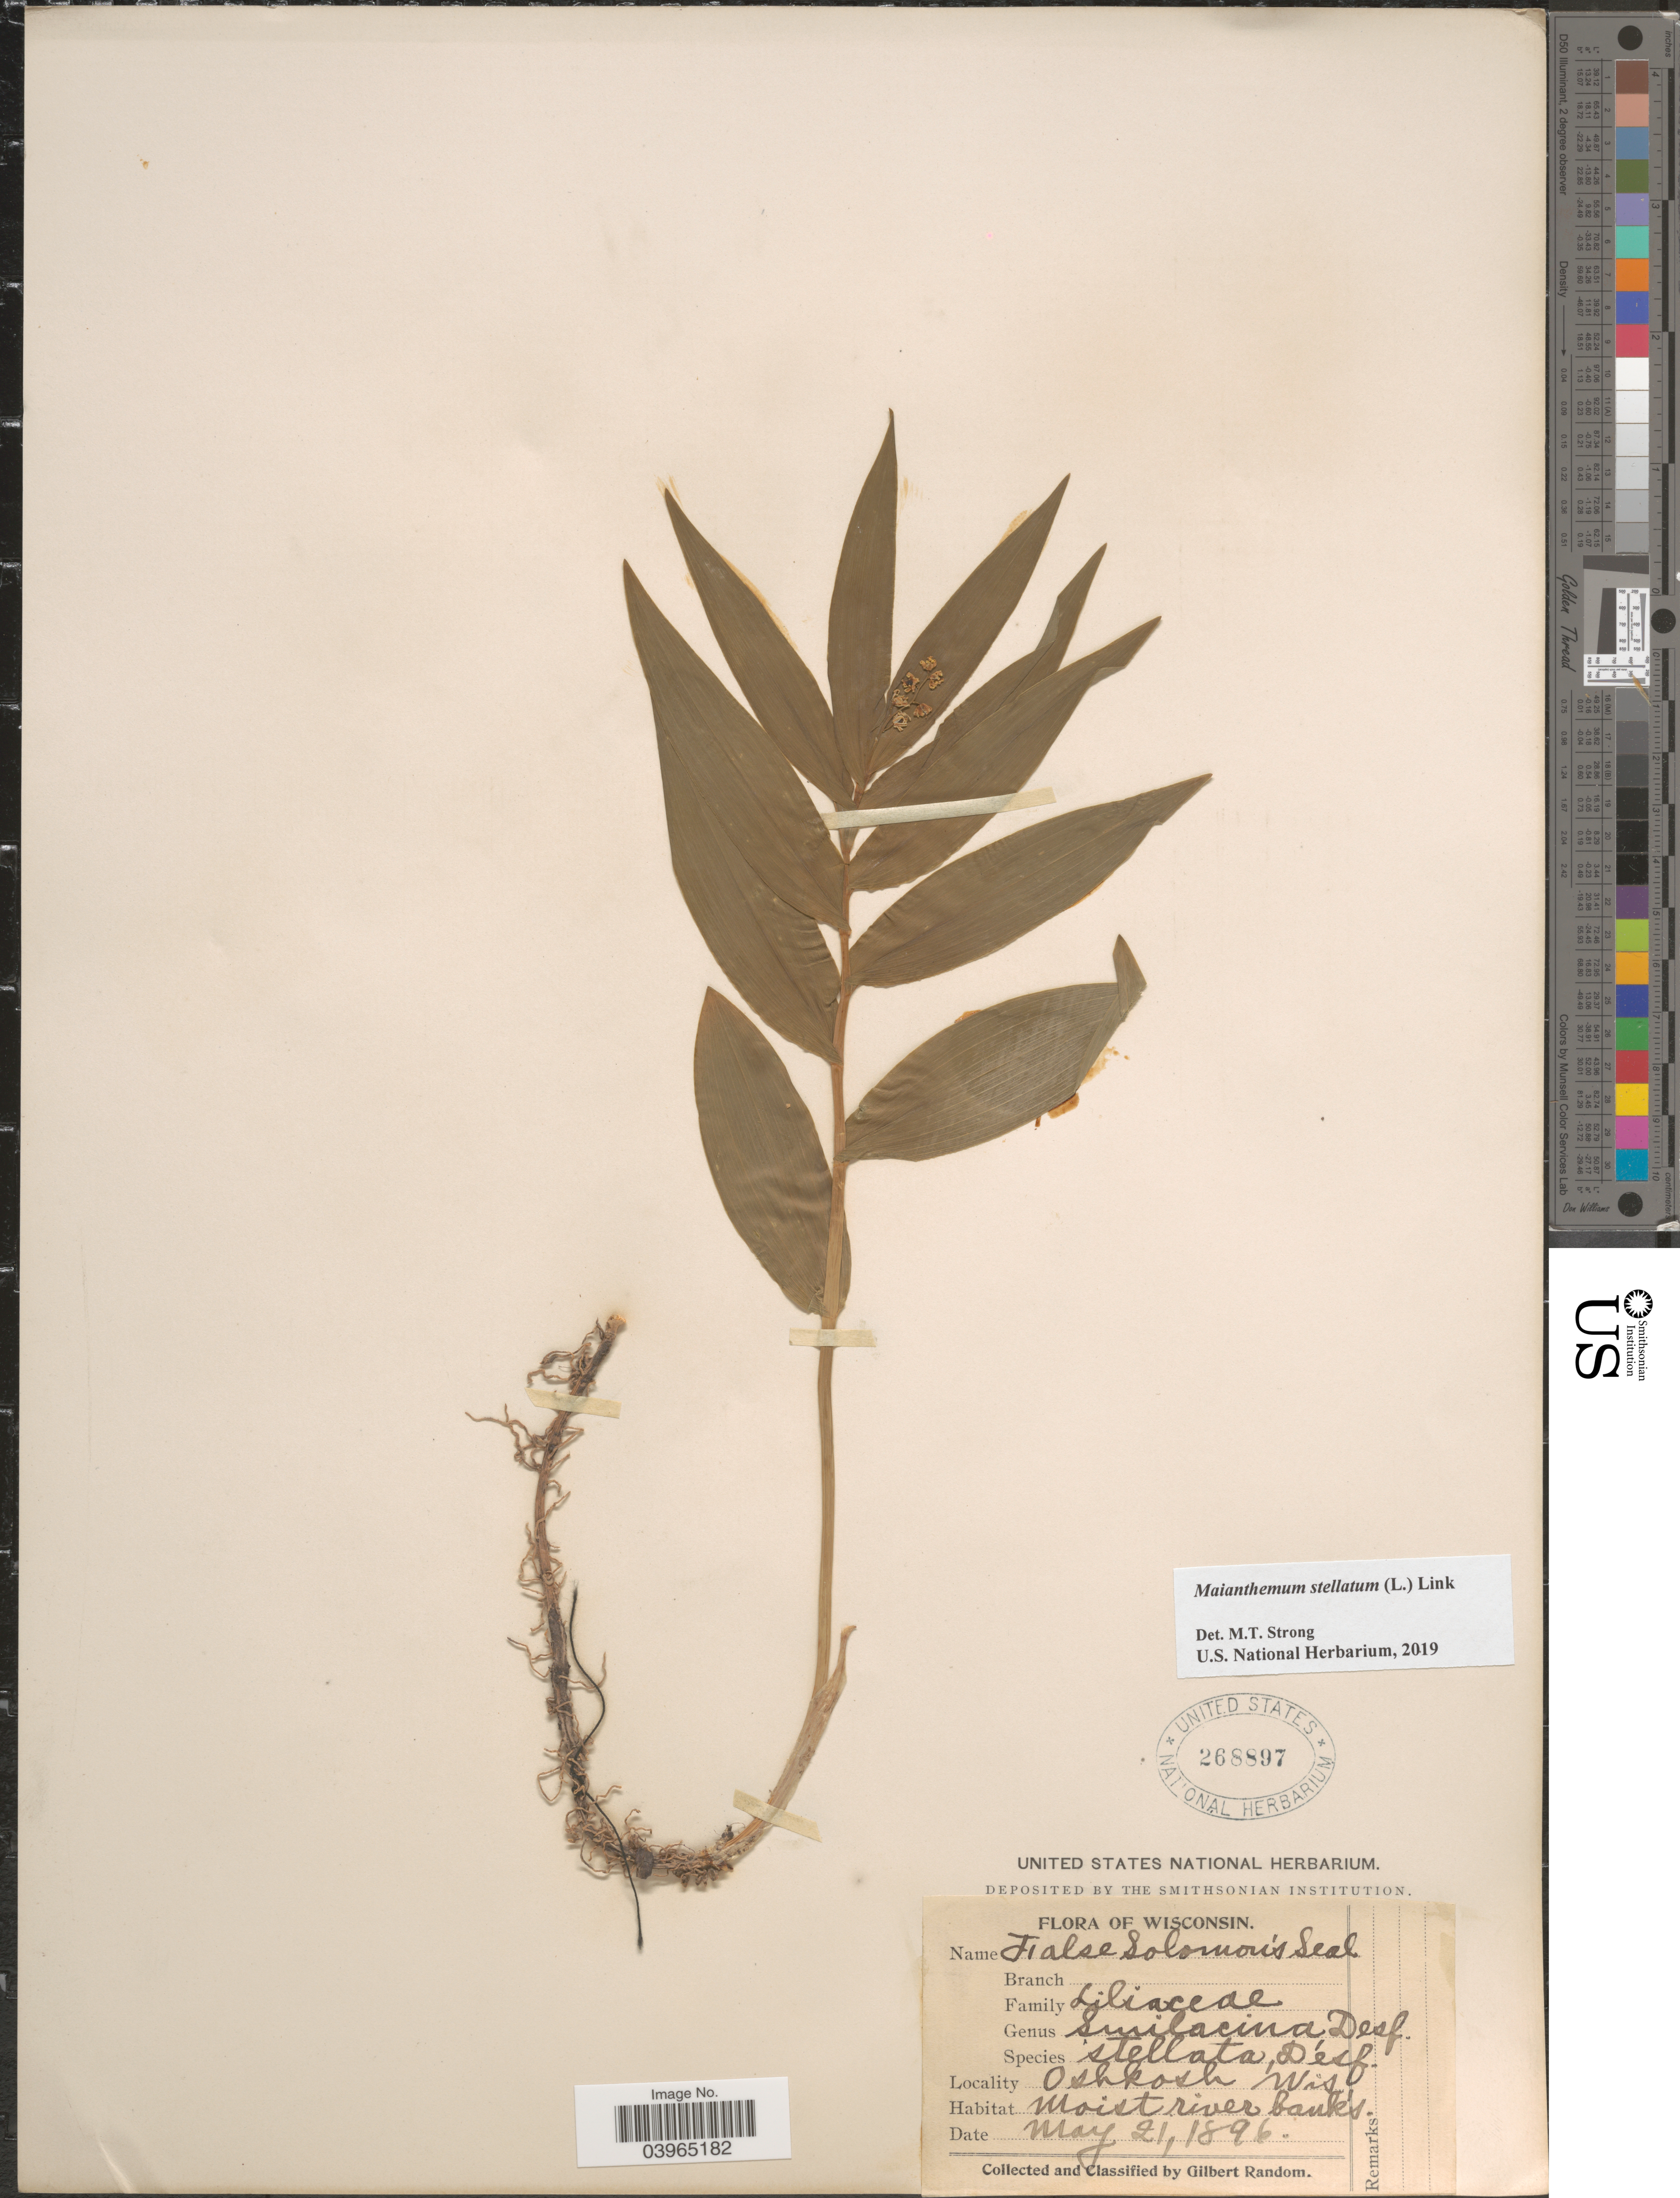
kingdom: Plantae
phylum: Tracheophyta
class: Liliopsida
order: Asparagales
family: Asparagaceae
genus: Maianthemum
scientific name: Maianthemum stellatum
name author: (L.) Link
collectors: G. Random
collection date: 1896-05-21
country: United States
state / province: Wisconsin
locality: Oshkosh. Moist river banks.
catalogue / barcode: US 268897